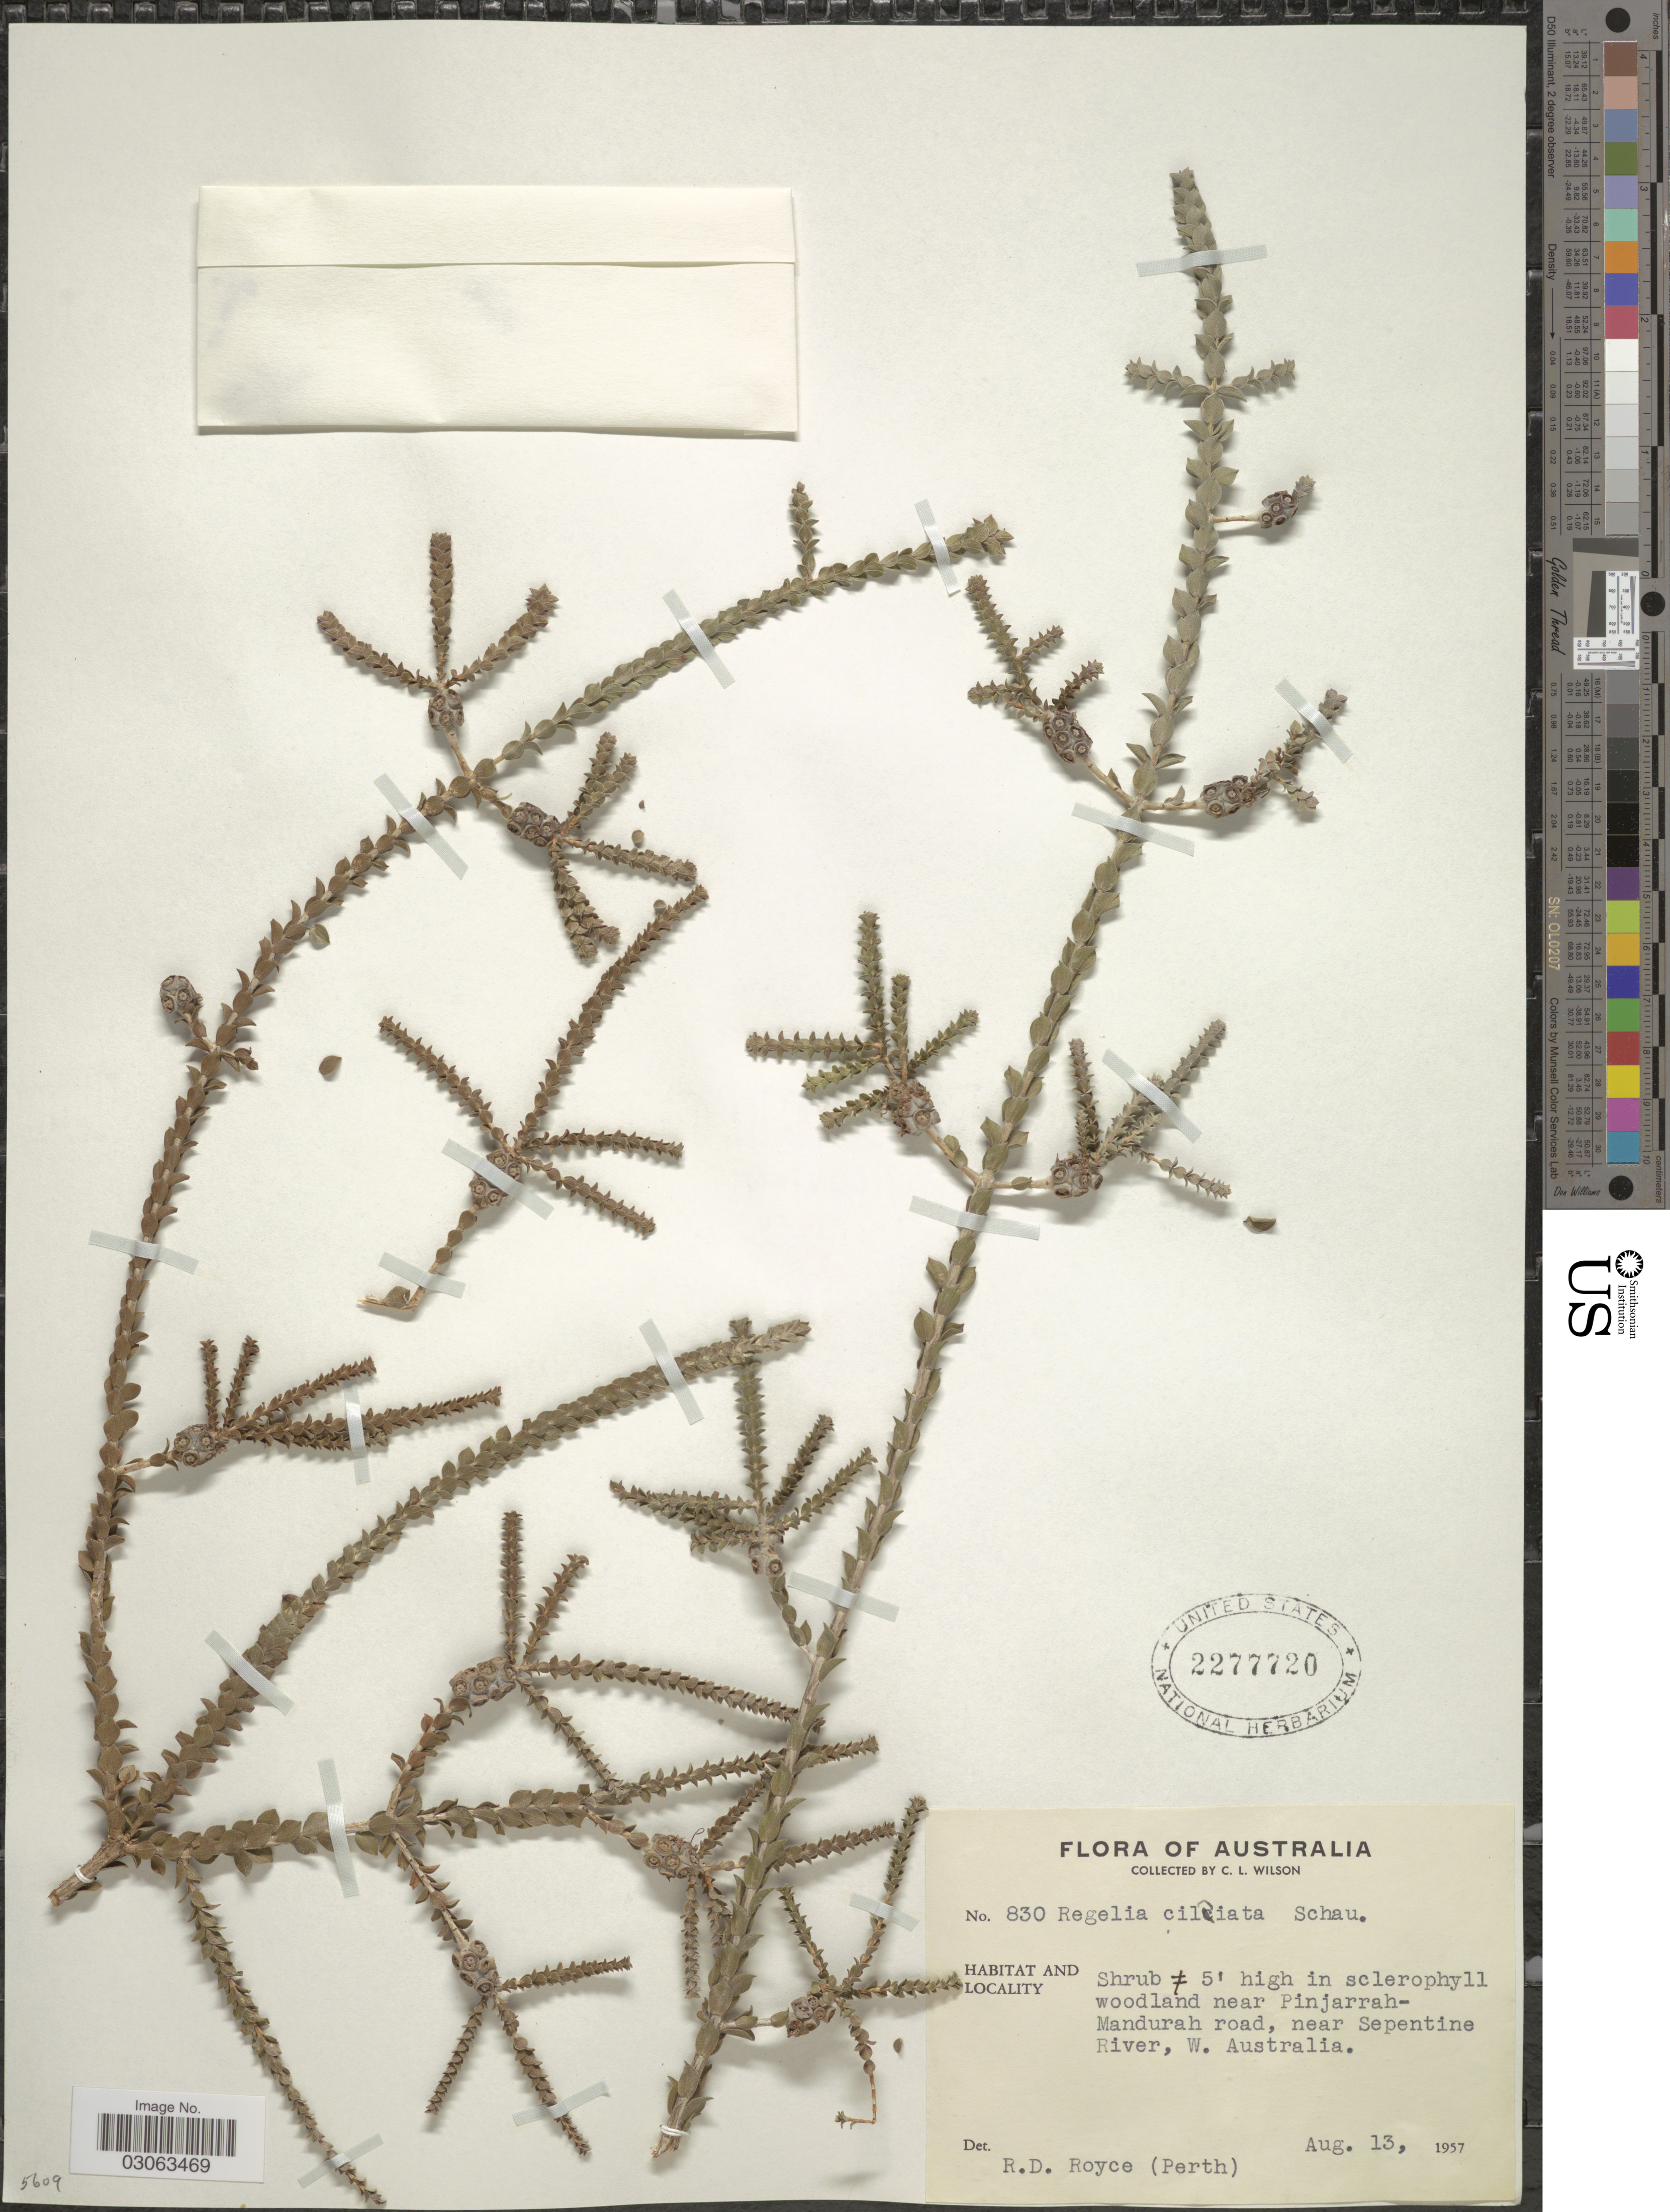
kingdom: Plantae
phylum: Tracheophyta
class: Magnoliopsida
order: Myrtales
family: Myrtaceae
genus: Regelia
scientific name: Regelia ciliata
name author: Schauer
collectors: C. L. Wilson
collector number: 830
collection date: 1957-08-13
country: Australia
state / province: Western Australia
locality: Near Pinjarrah-Mandurah road, near Sepentine River, W. Australia.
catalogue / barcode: US 2277720